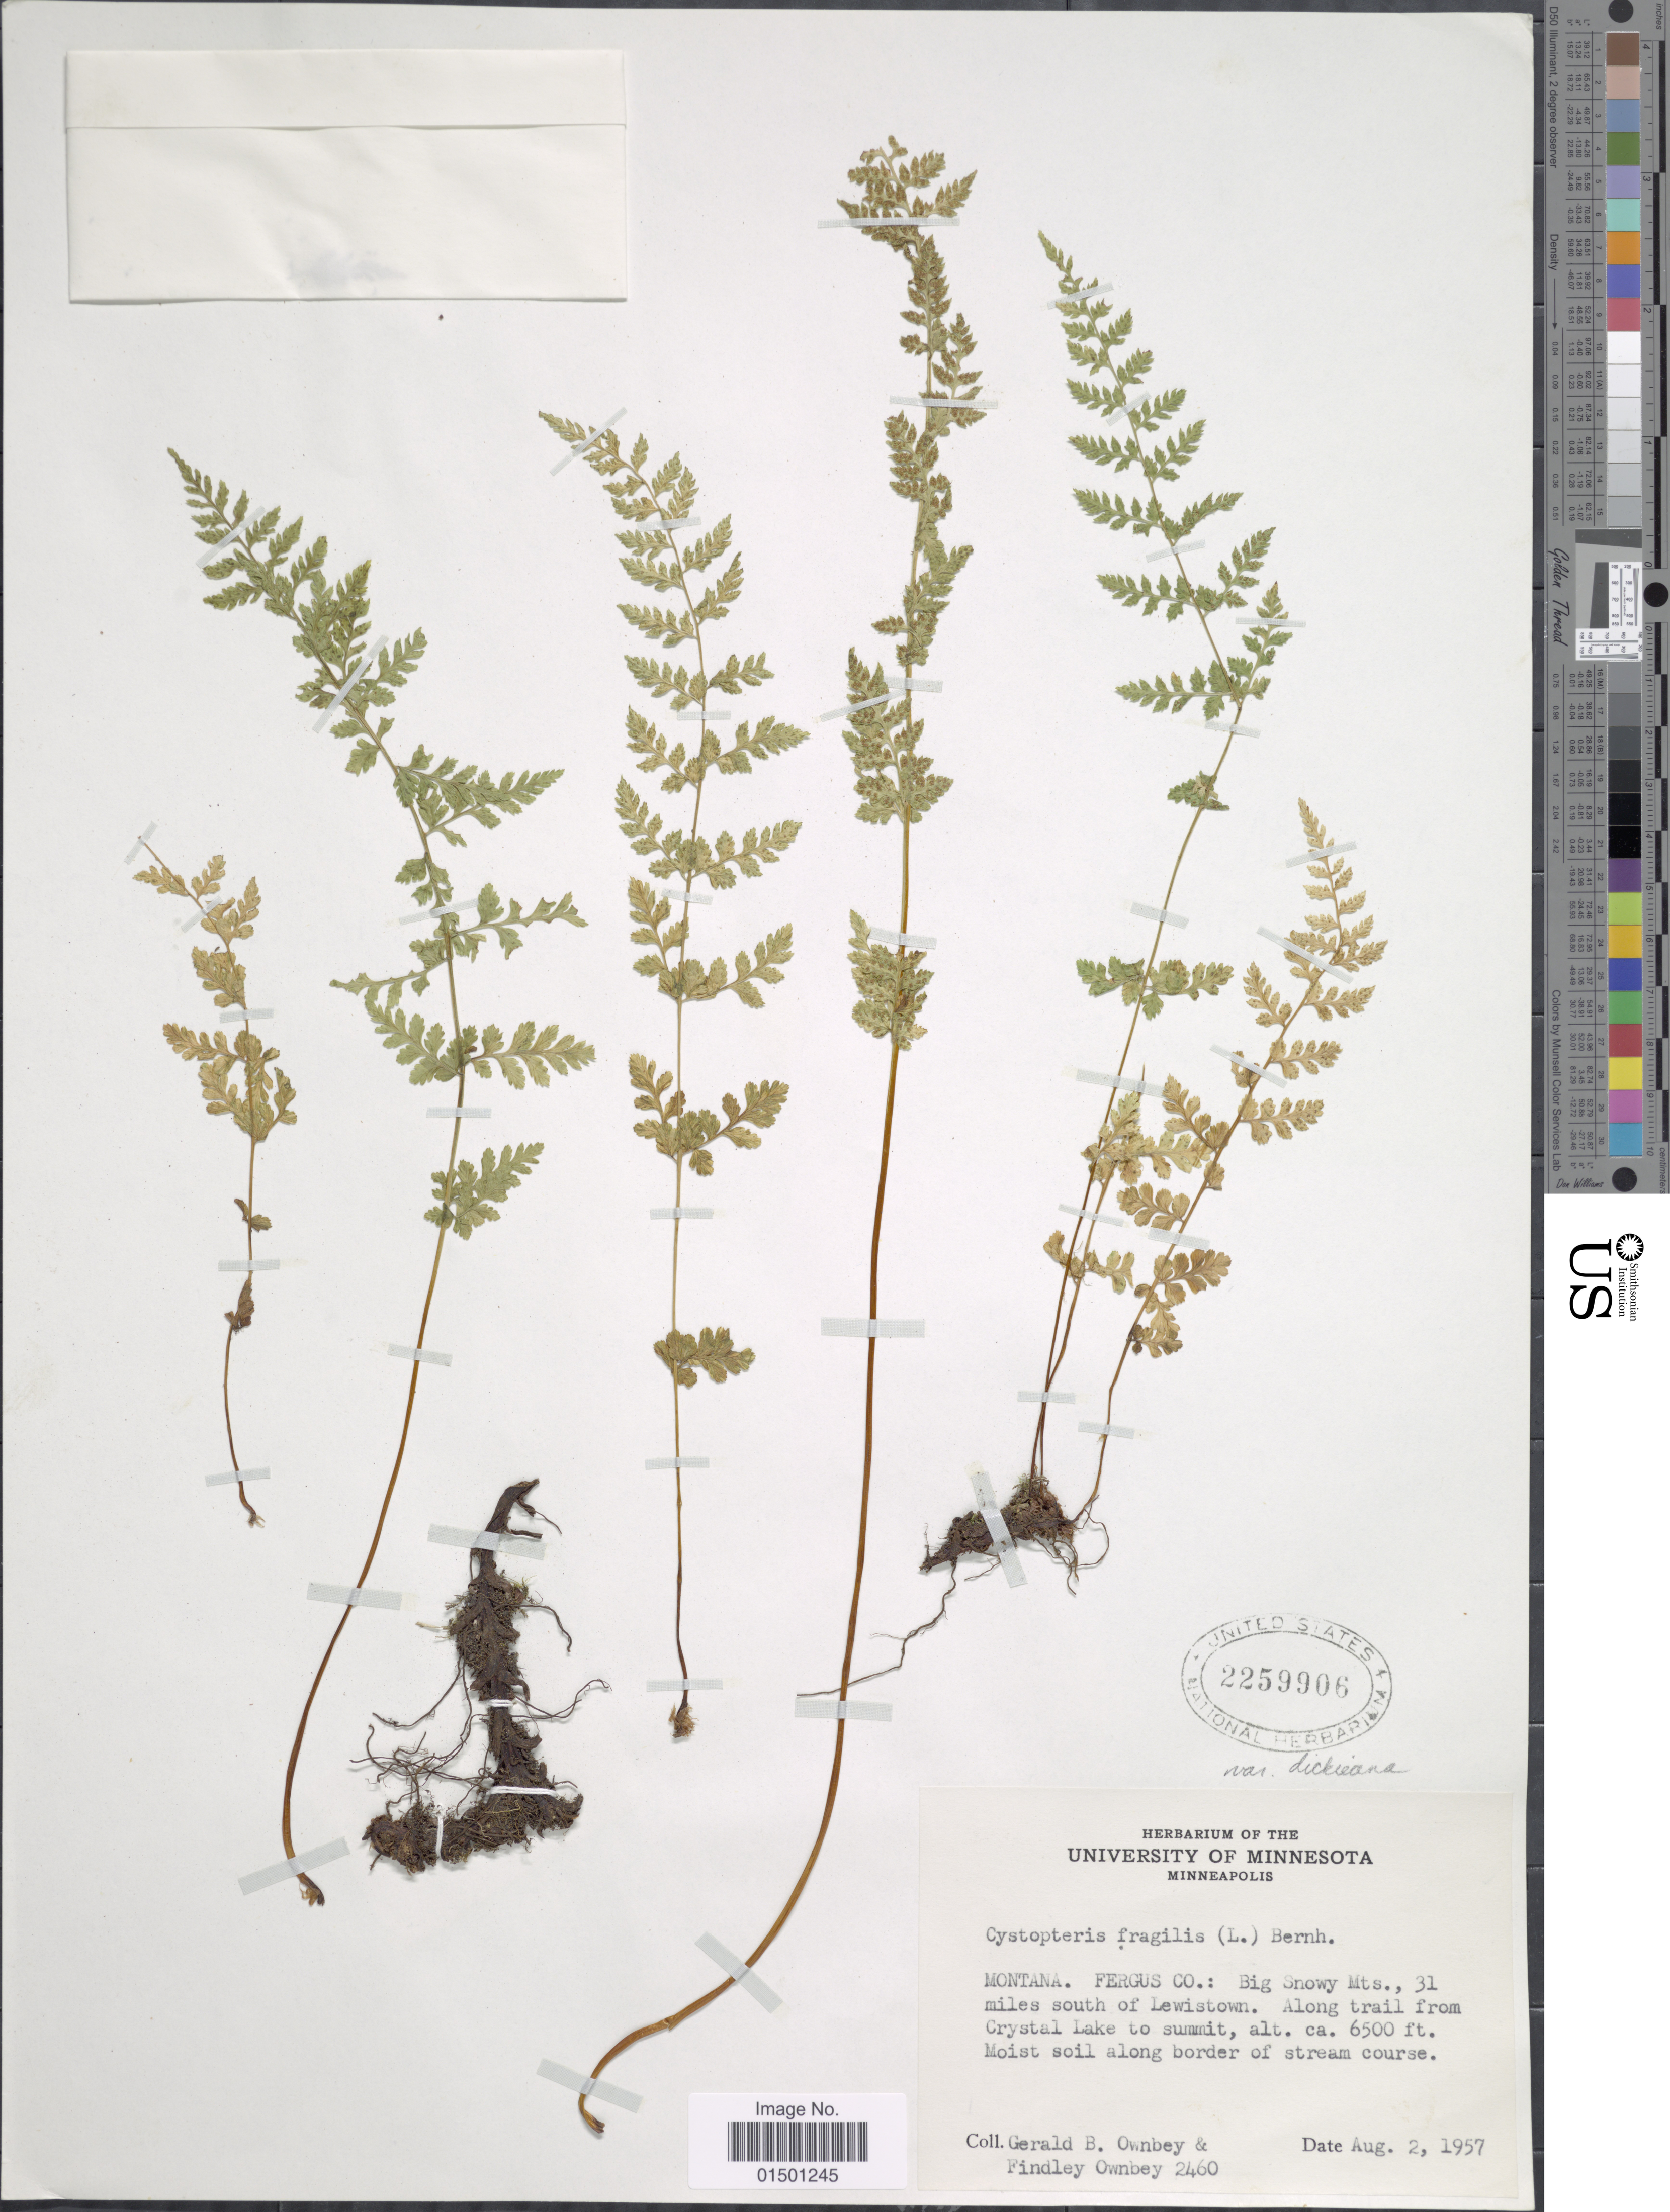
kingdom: Plantae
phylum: Tracheophyta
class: Polypodiopsida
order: Polypodiales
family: Cystopteridaceae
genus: Cystopteris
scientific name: Cystopteris fragilis var. dickieana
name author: B. Boivin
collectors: G. B. Ownbey & F. Ownbey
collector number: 2460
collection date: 1957-08-02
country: United States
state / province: Montana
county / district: Fergus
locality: Big Snowy Mts., 31 miles S of Lewistown, along trail from Crystal Lake to summit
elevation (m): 1981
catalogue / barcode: US 2259906